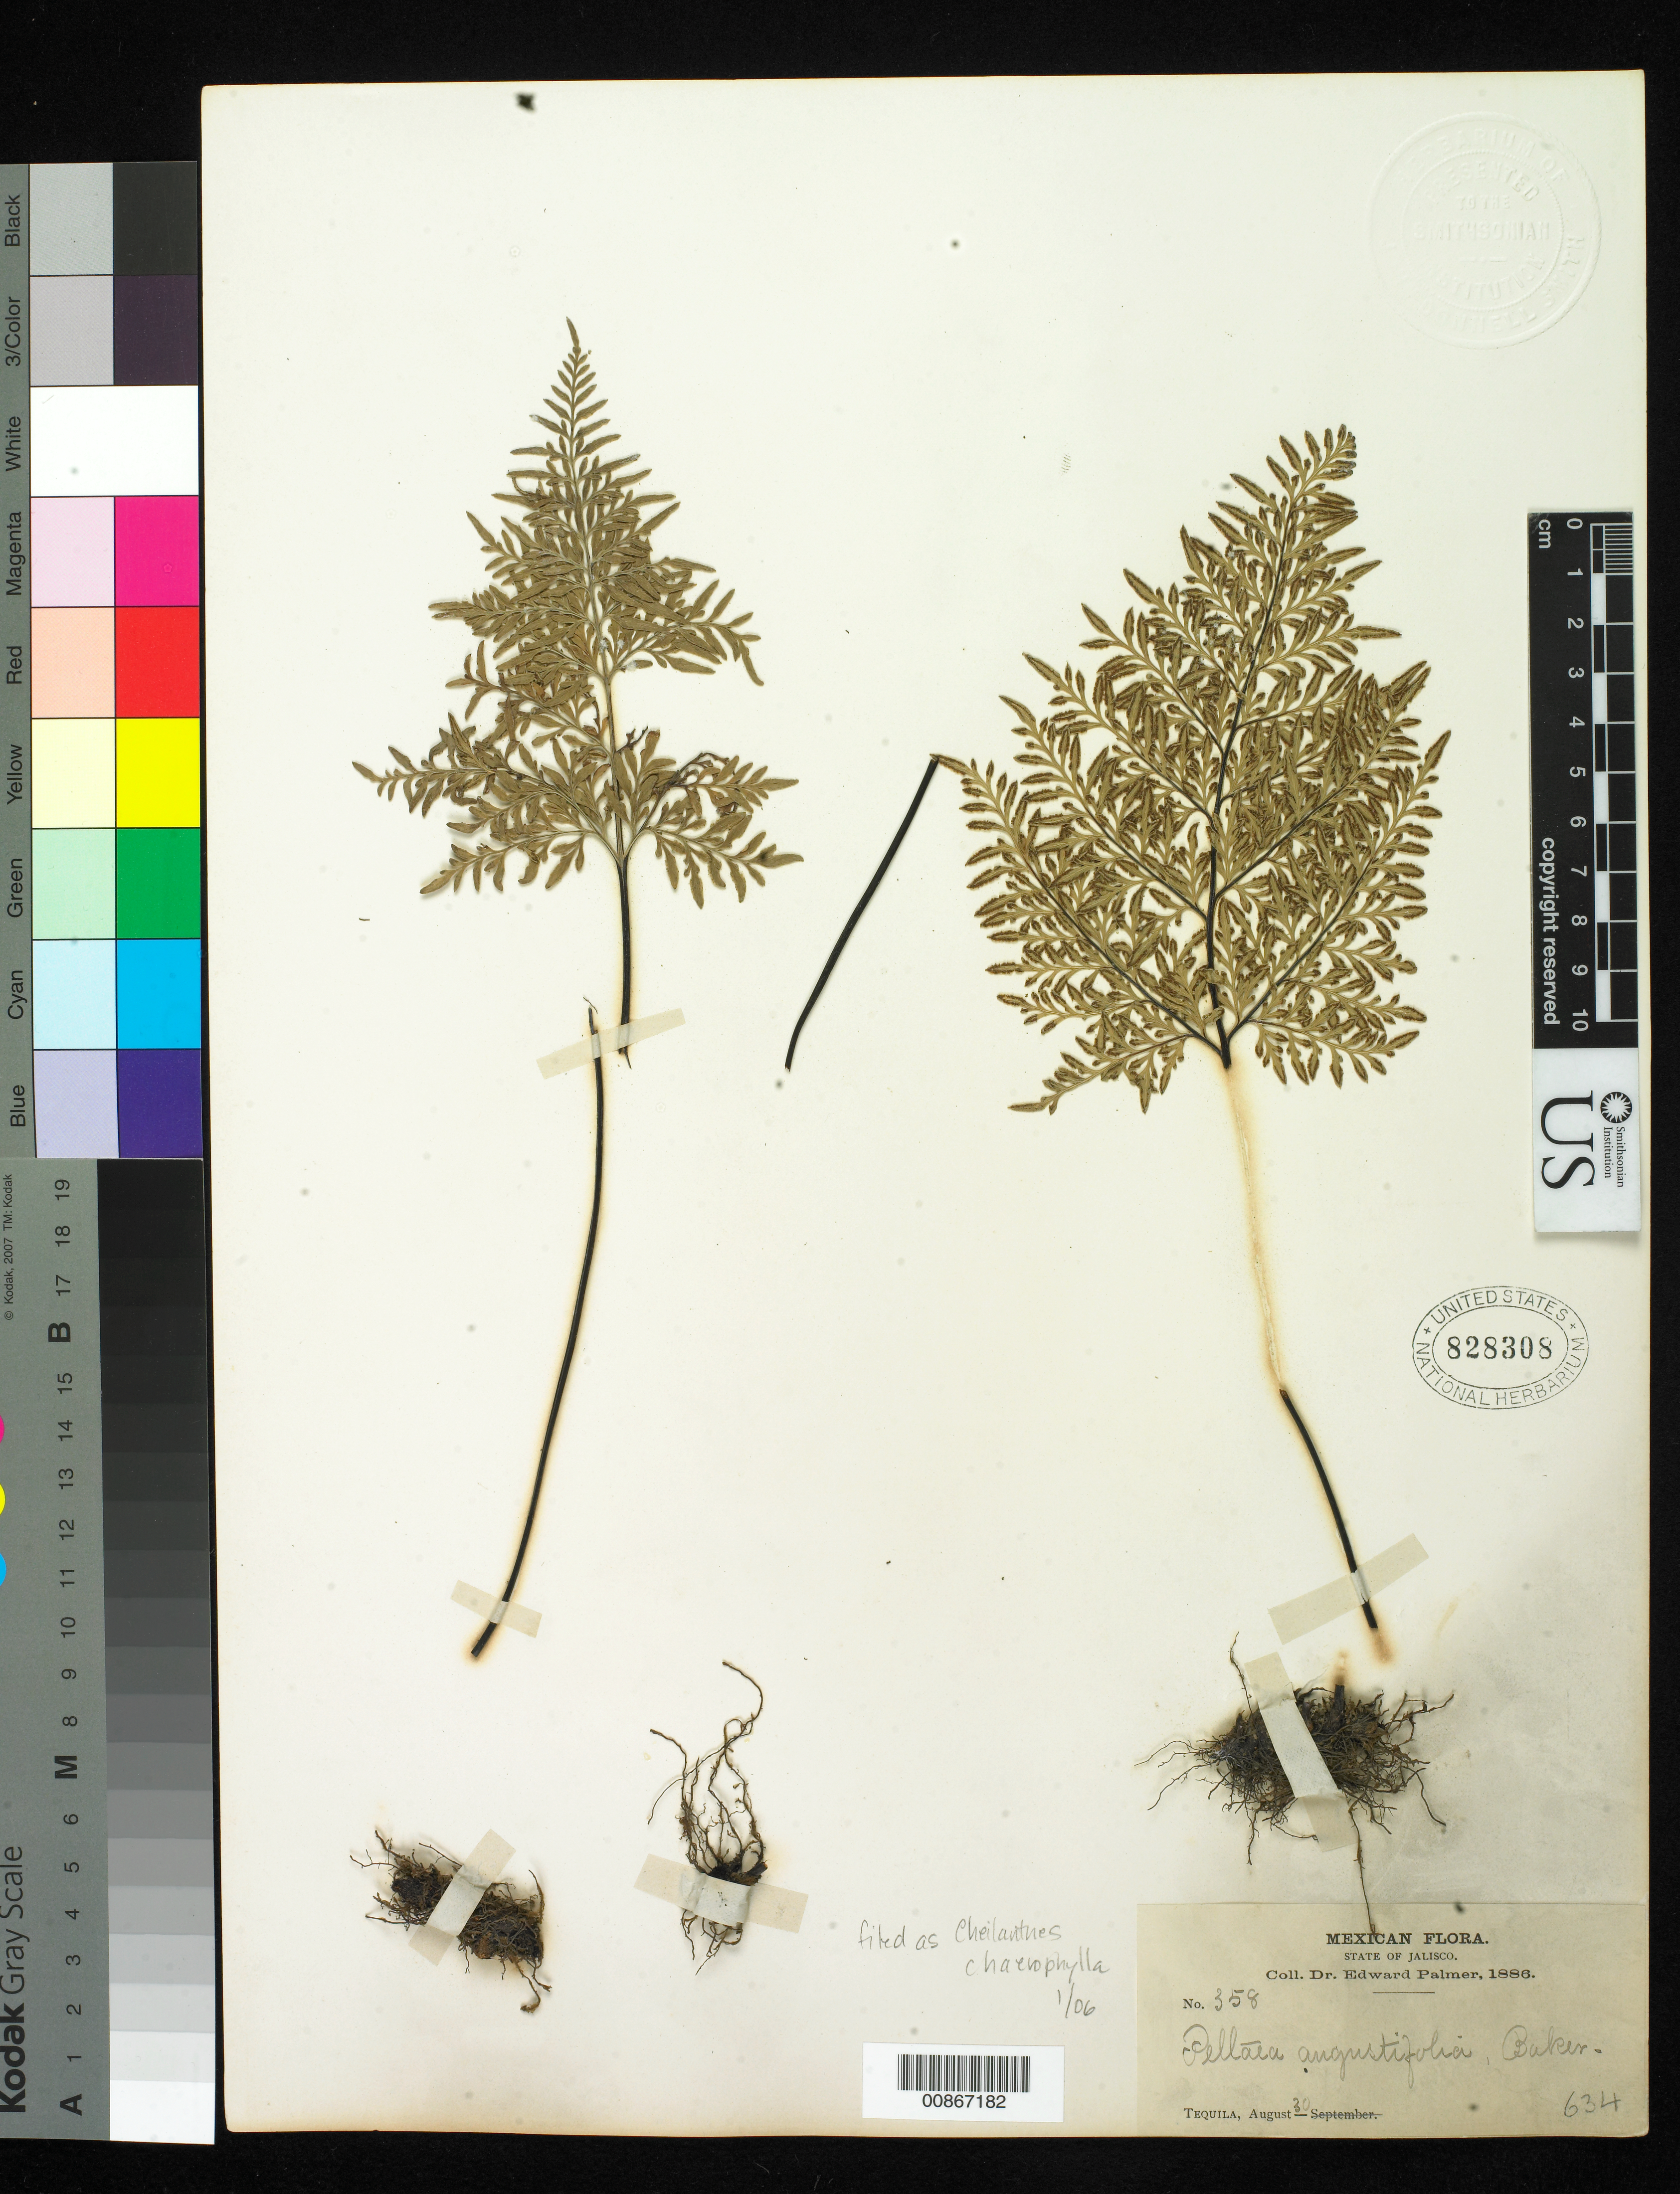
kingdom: Plantae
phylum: Tracheophyta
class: Polypodiopsida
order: Polypodiales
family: Pteridaceae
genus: Gaga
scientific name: Gaga chaerophylla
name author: (Mart. & Ikonn.-Gal.) Fay W. Li & Windham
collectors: E. Palmer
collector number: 358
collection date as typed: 30 Aug 1886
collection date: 1886-08-30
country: Mexico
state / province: Jalisco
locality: Tequila, Jalisco.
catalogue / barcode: US 828308